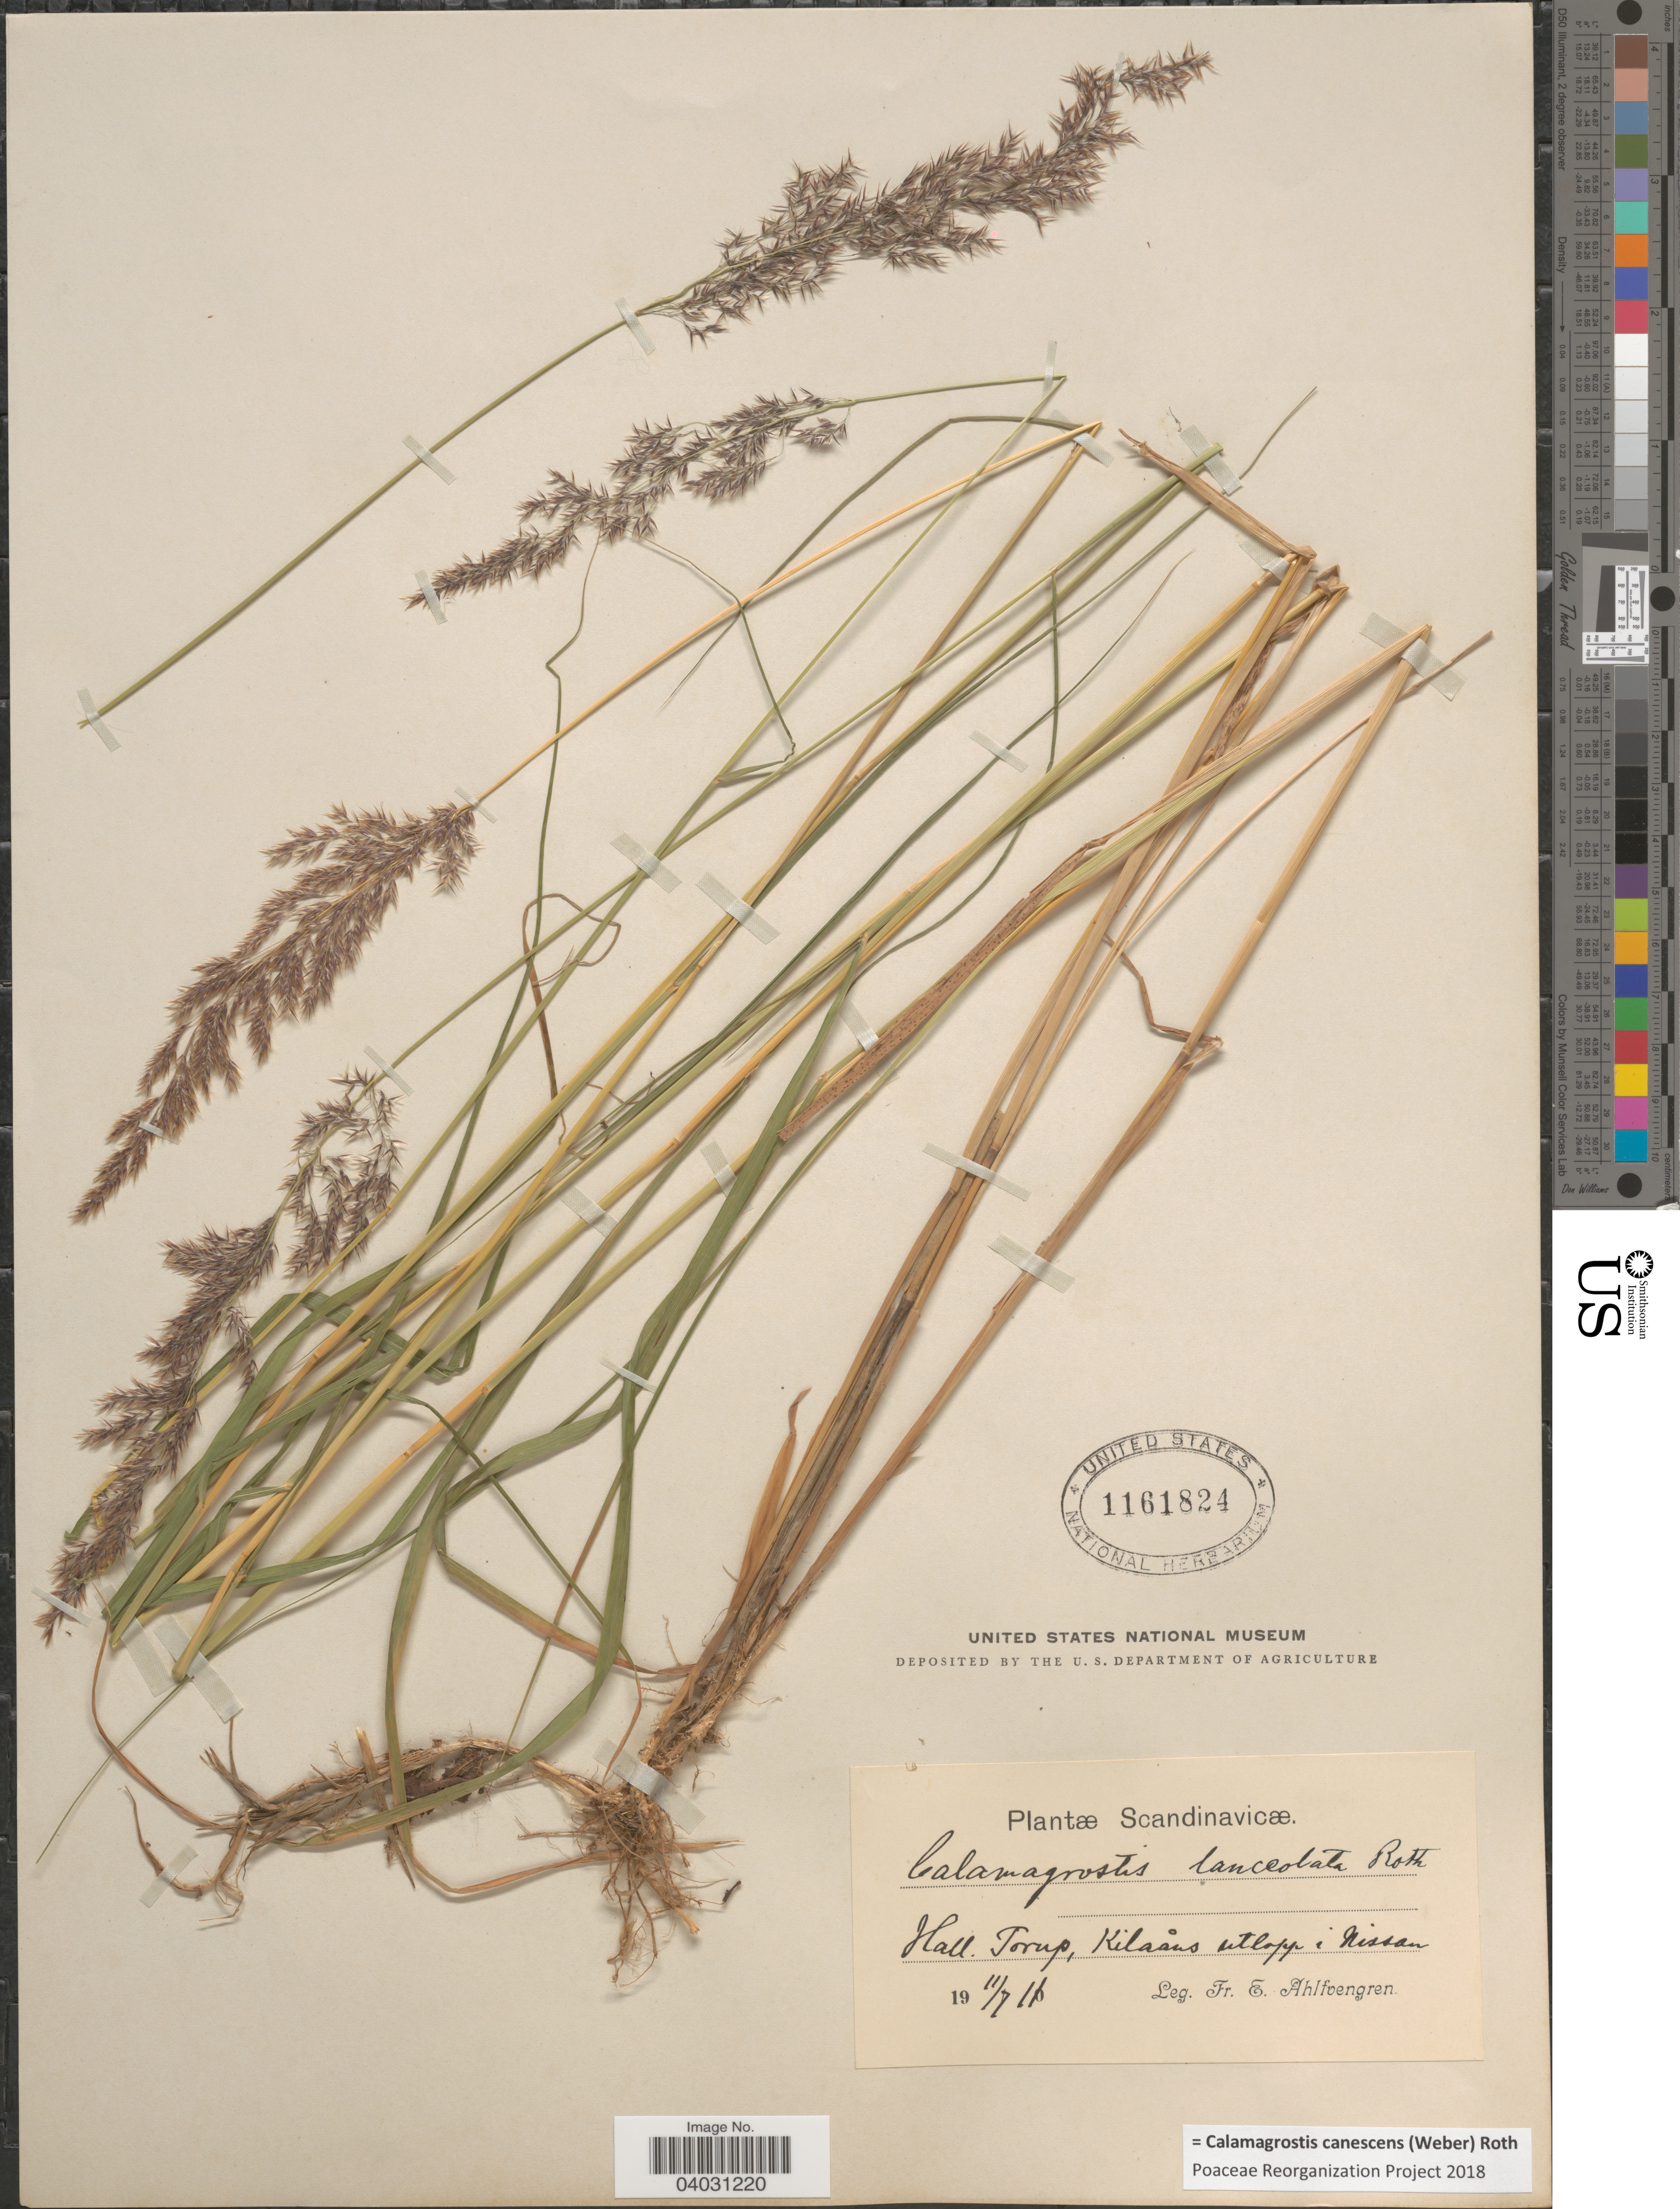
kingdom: Plantae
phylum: Tracheophyta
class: Liliopsida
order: Poales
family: Poaceae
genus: Calamagrostis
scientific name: Calamagrostis canescens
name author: (G.H. Weber) Roth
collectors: E. Ahlfvengren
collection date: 1911-07-11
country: Sweden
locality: Scandinavicæ. Hall. Torup, Kila åns utlopp i Nissan.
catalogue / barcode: US 1161824